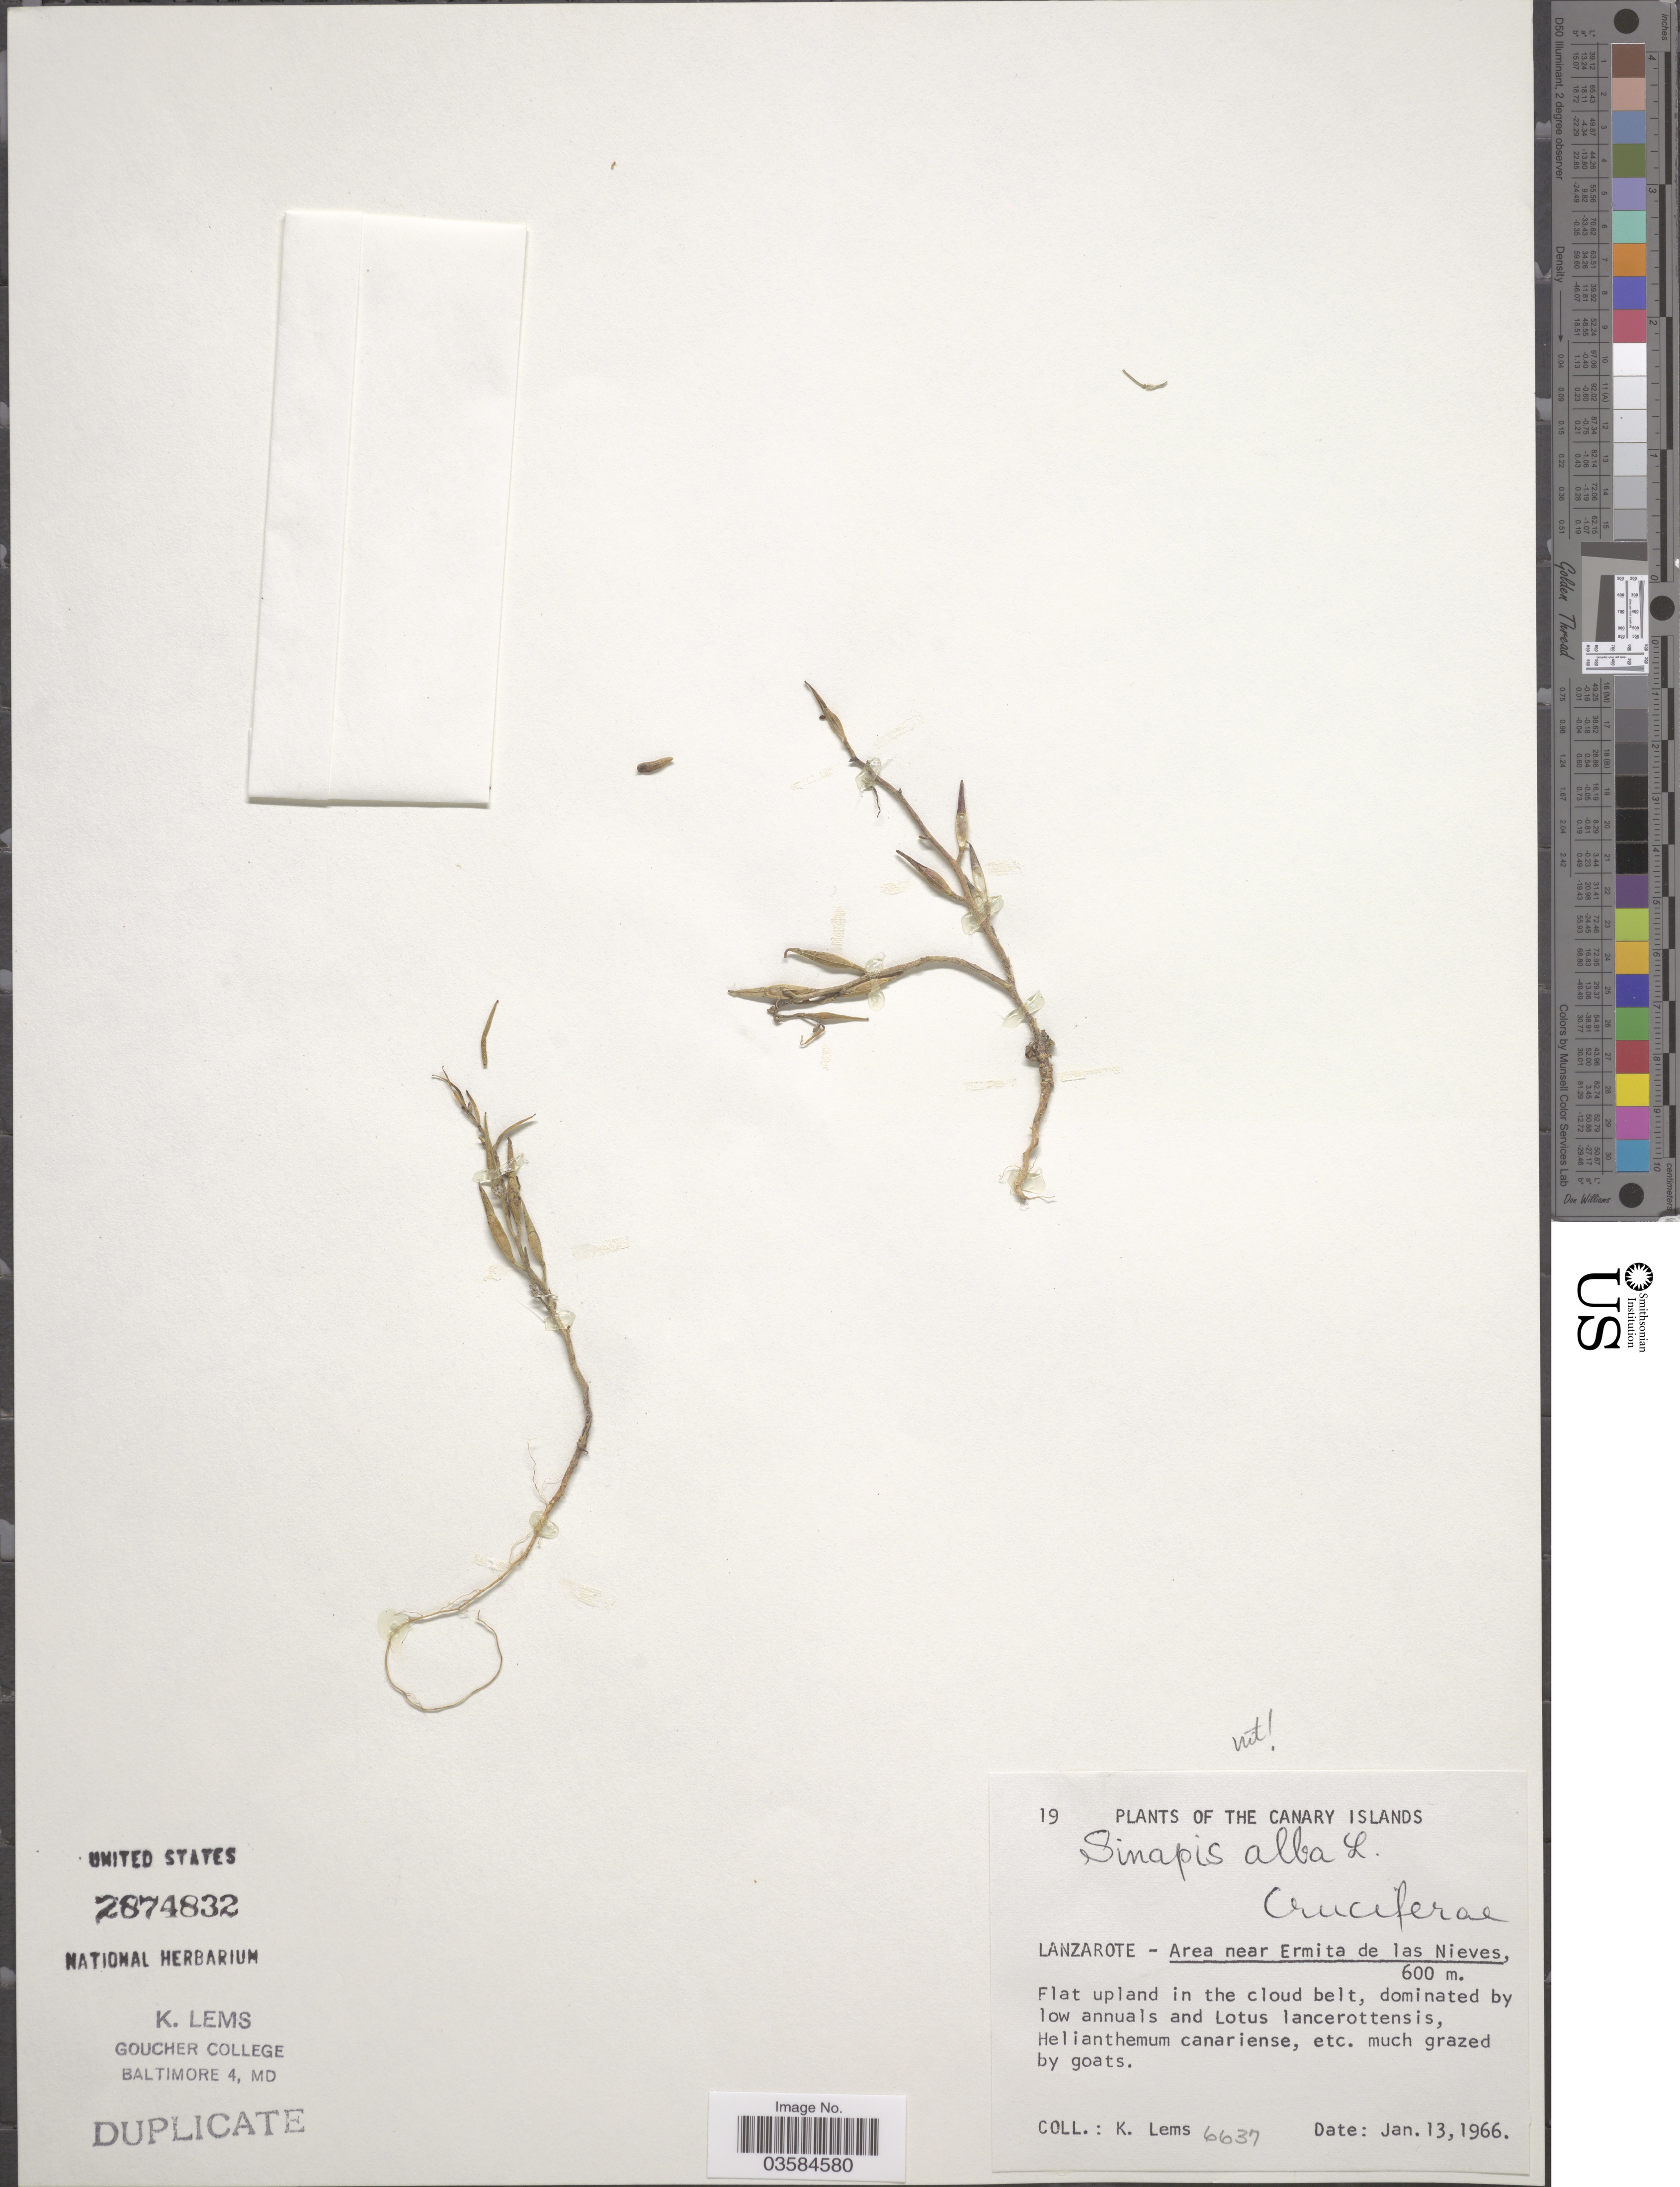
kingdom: Plantae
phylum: Tracheophyta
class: Magnoliopsida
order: Brassicales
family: Brassicaceae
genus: Sinapis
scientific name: Sinapis alba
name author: L.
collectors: K. Lems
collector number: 6637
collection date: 1966-01-13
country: Spain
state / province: Canarias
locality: The Canary Islands. Lanzarote - Area near Ermita de las Nieves.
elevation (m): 600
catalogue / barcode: US 2874832